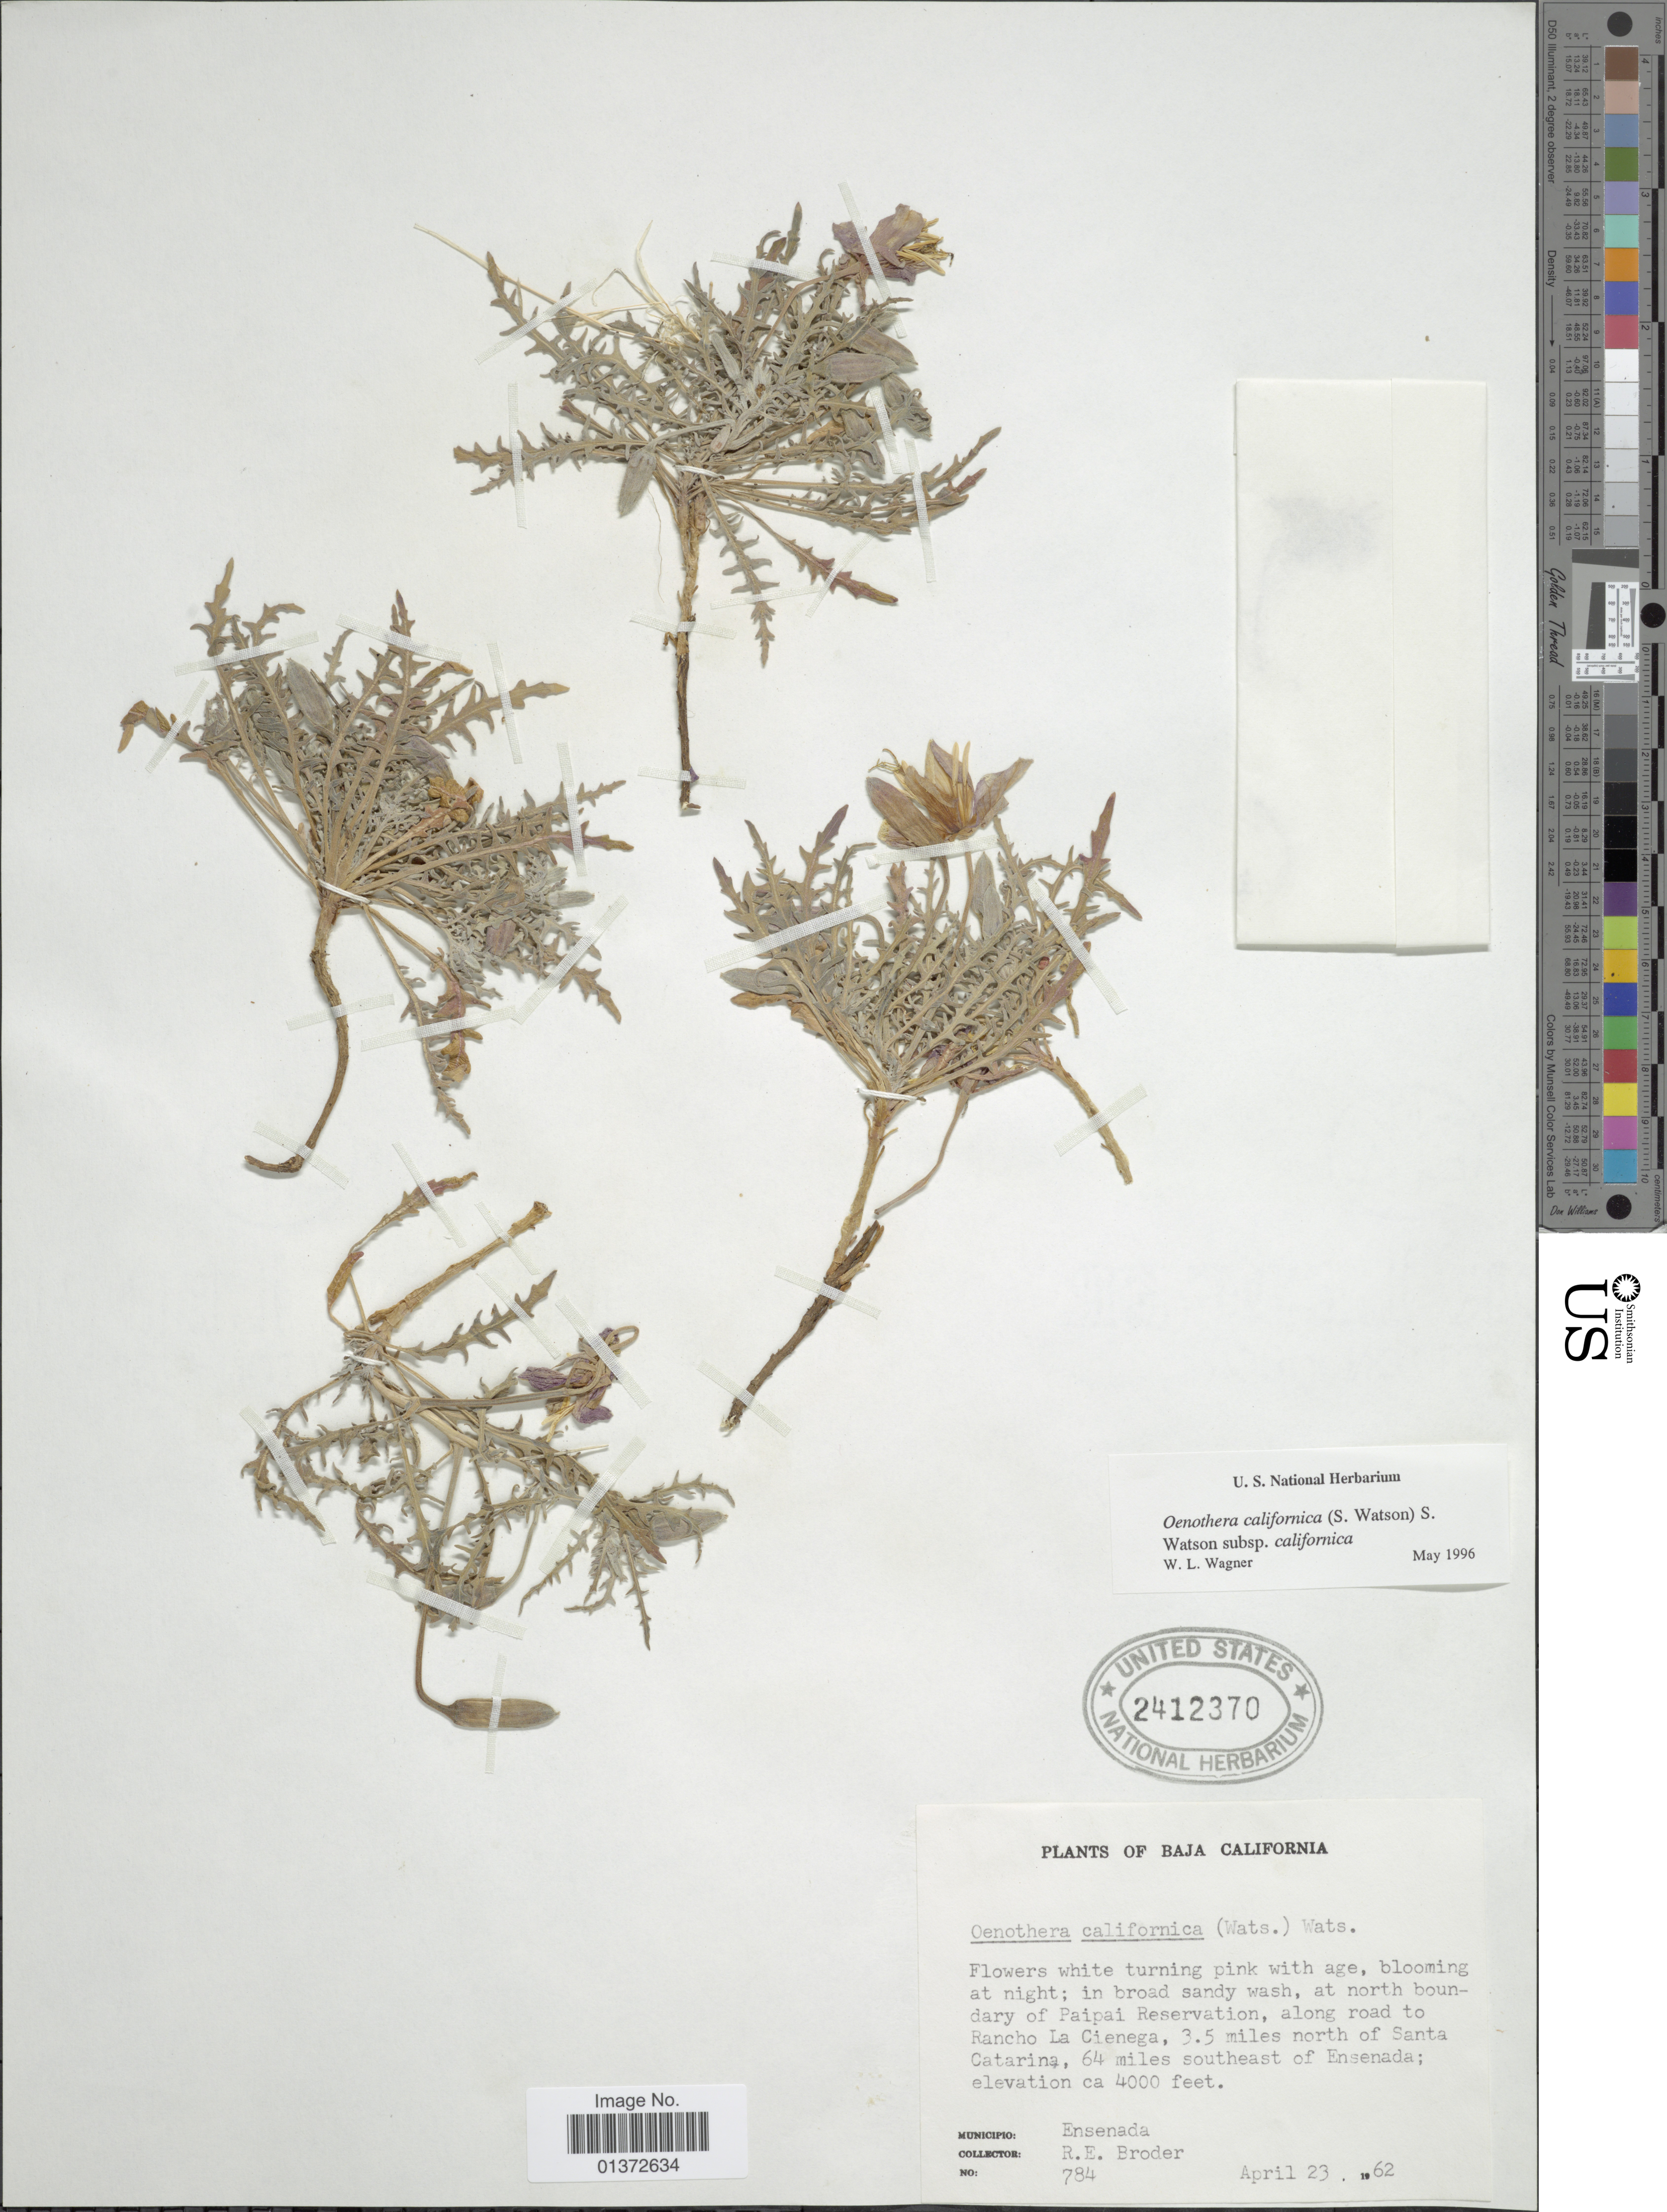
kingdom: Plantae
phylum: Tracheophyta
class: Magnoliopsida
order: Myrtales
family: Onagraceae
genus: Oenothera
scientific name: Oenothera avita subsp. californica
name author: (S. Watson) W.L. Wagner & Gandhi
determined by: Wagner, W. L., (BOT), Smithsonian Institution - National Museum of Natural History (UNITED STATES)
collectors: R. Broder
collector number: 784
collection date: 1962-04-23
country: Mexico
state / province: Baja California Norte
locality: At north boundary of PaiPai Reservation, along road to Rancho La Cienega, 3.5 miles north of Santa Catarina, 64 miles southeast of Ensenada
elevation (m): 1219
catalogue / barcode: US 2412370